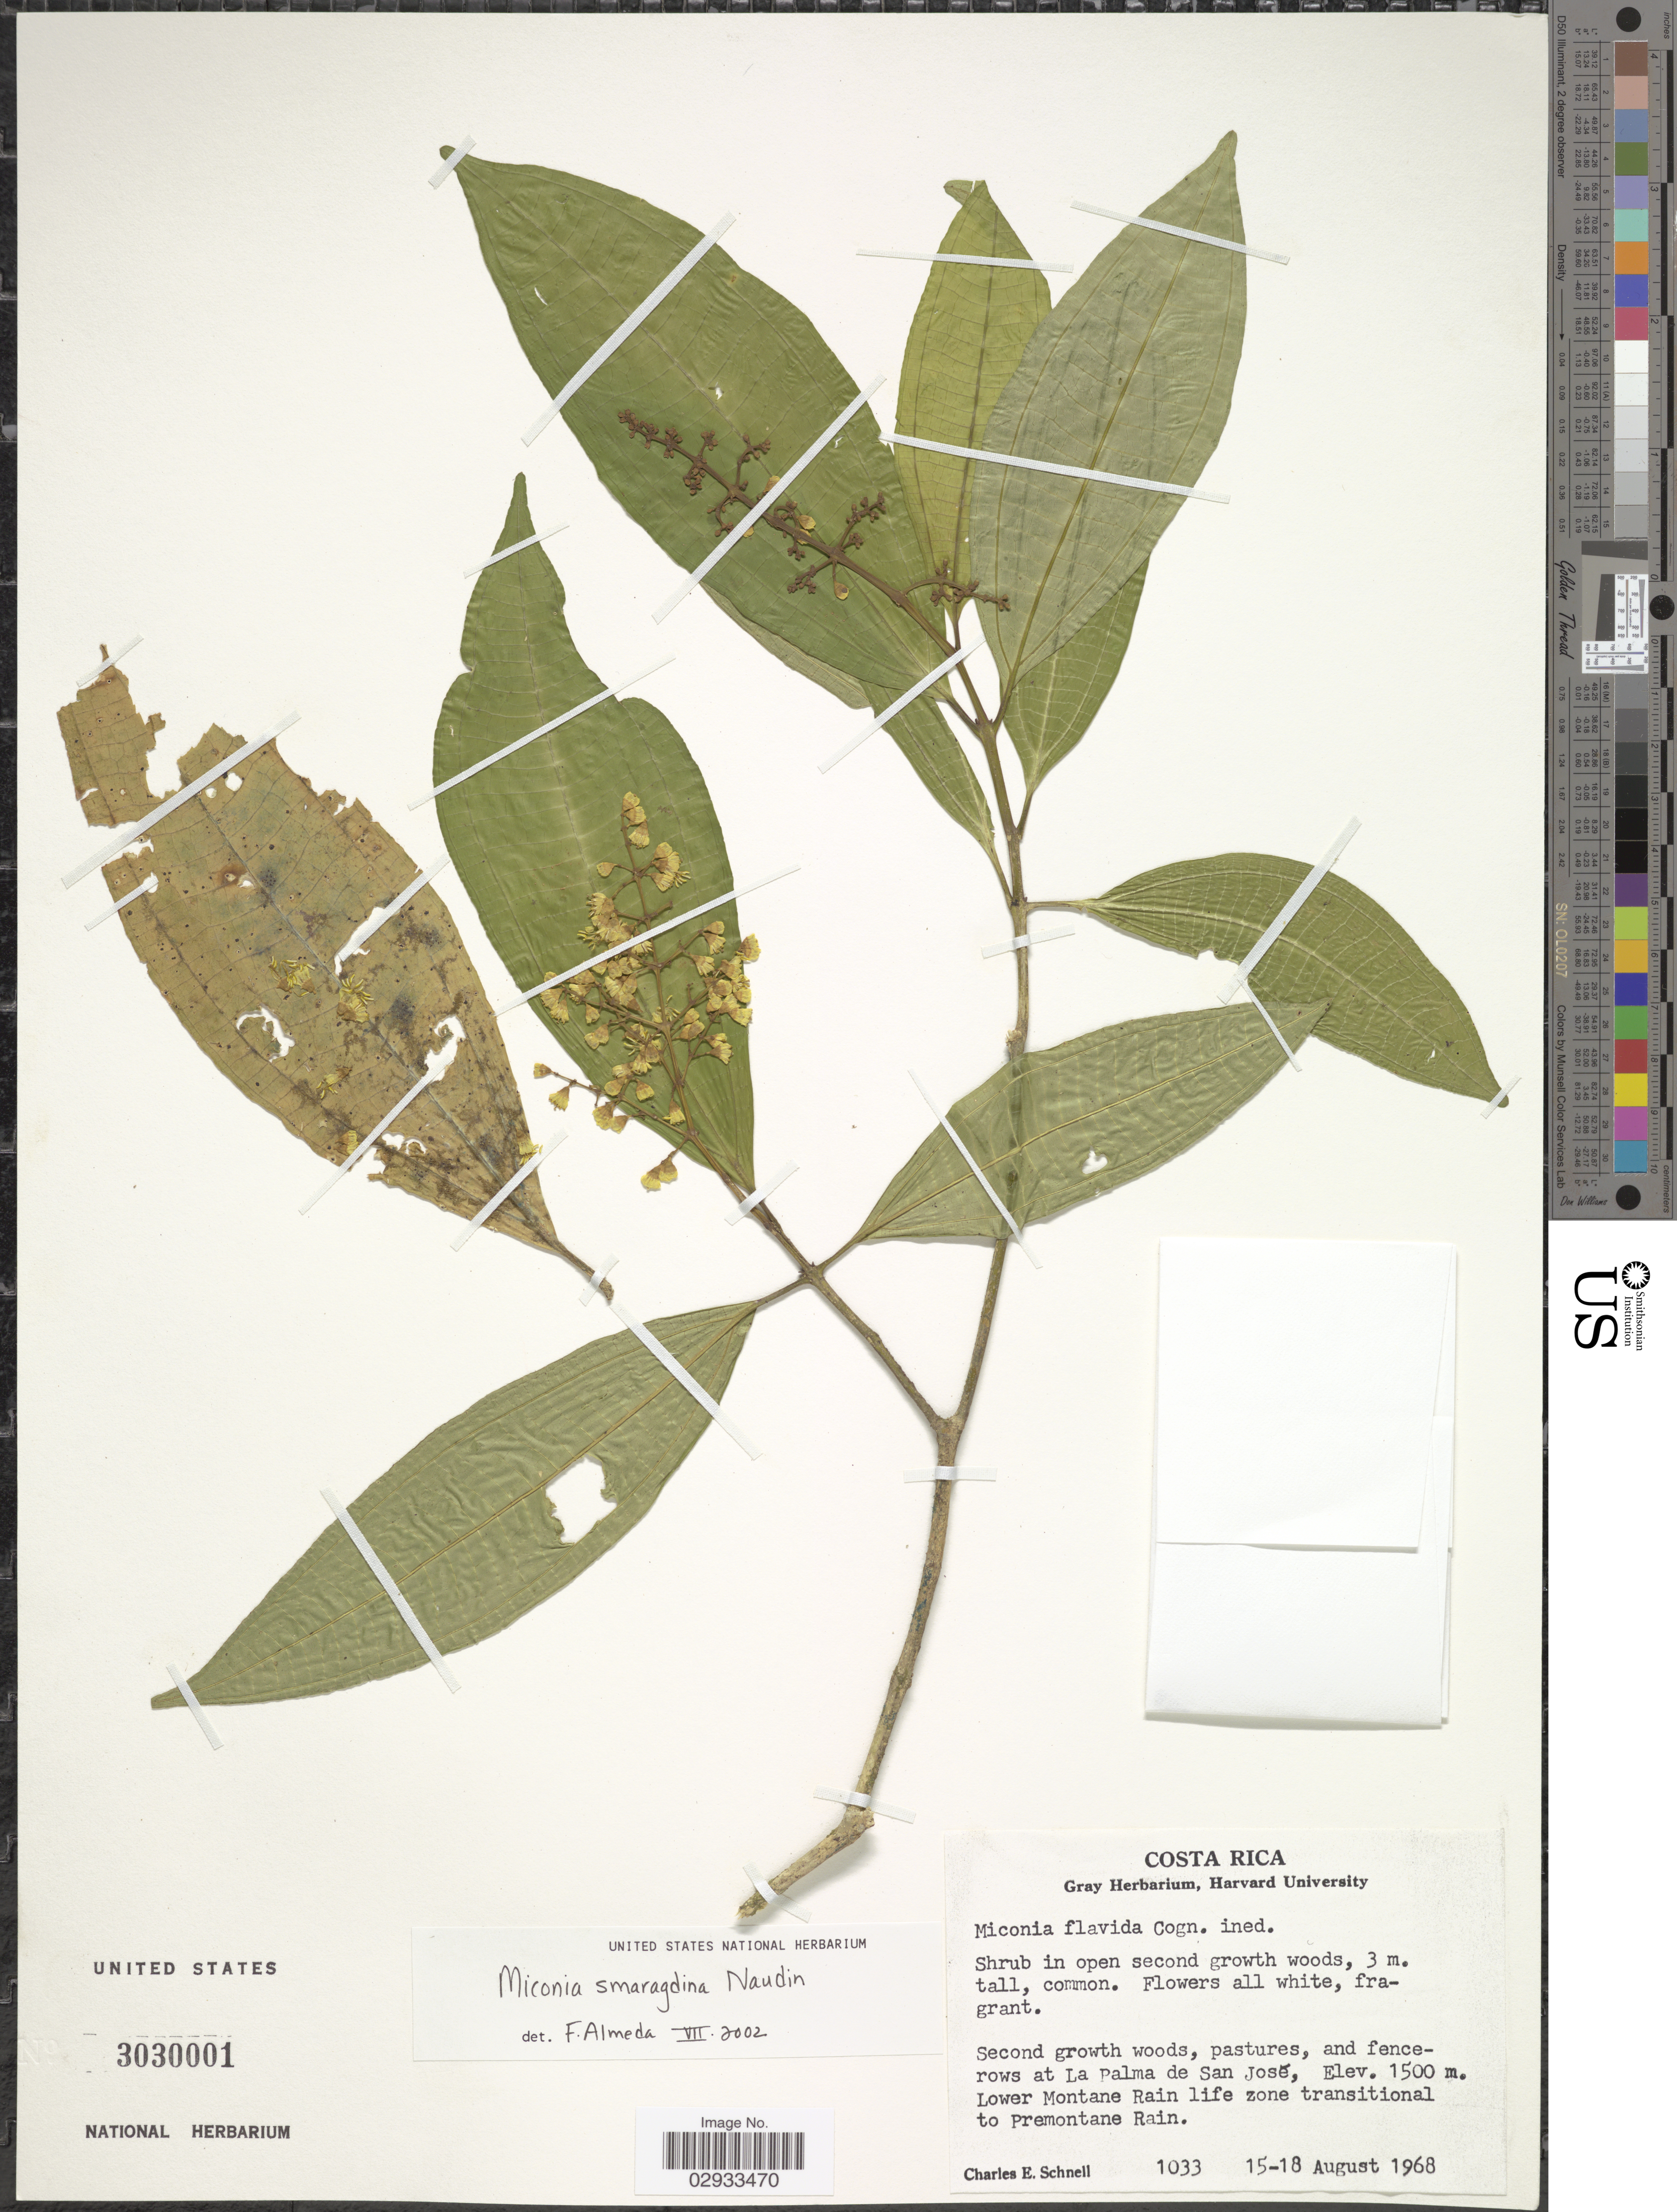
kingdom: Plantae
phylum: Tracheophyta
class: Magnoliopsida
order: Myrtales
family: Melastomataceae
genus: Miconia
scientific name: Miconia smaragdina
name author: Naudin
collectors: C. Schnell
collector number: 1033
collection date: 1968-08-15/1968-08-18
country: Costa Rica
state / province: San José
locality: La Palma de San José.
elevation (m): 1500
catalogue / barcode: US 3030001